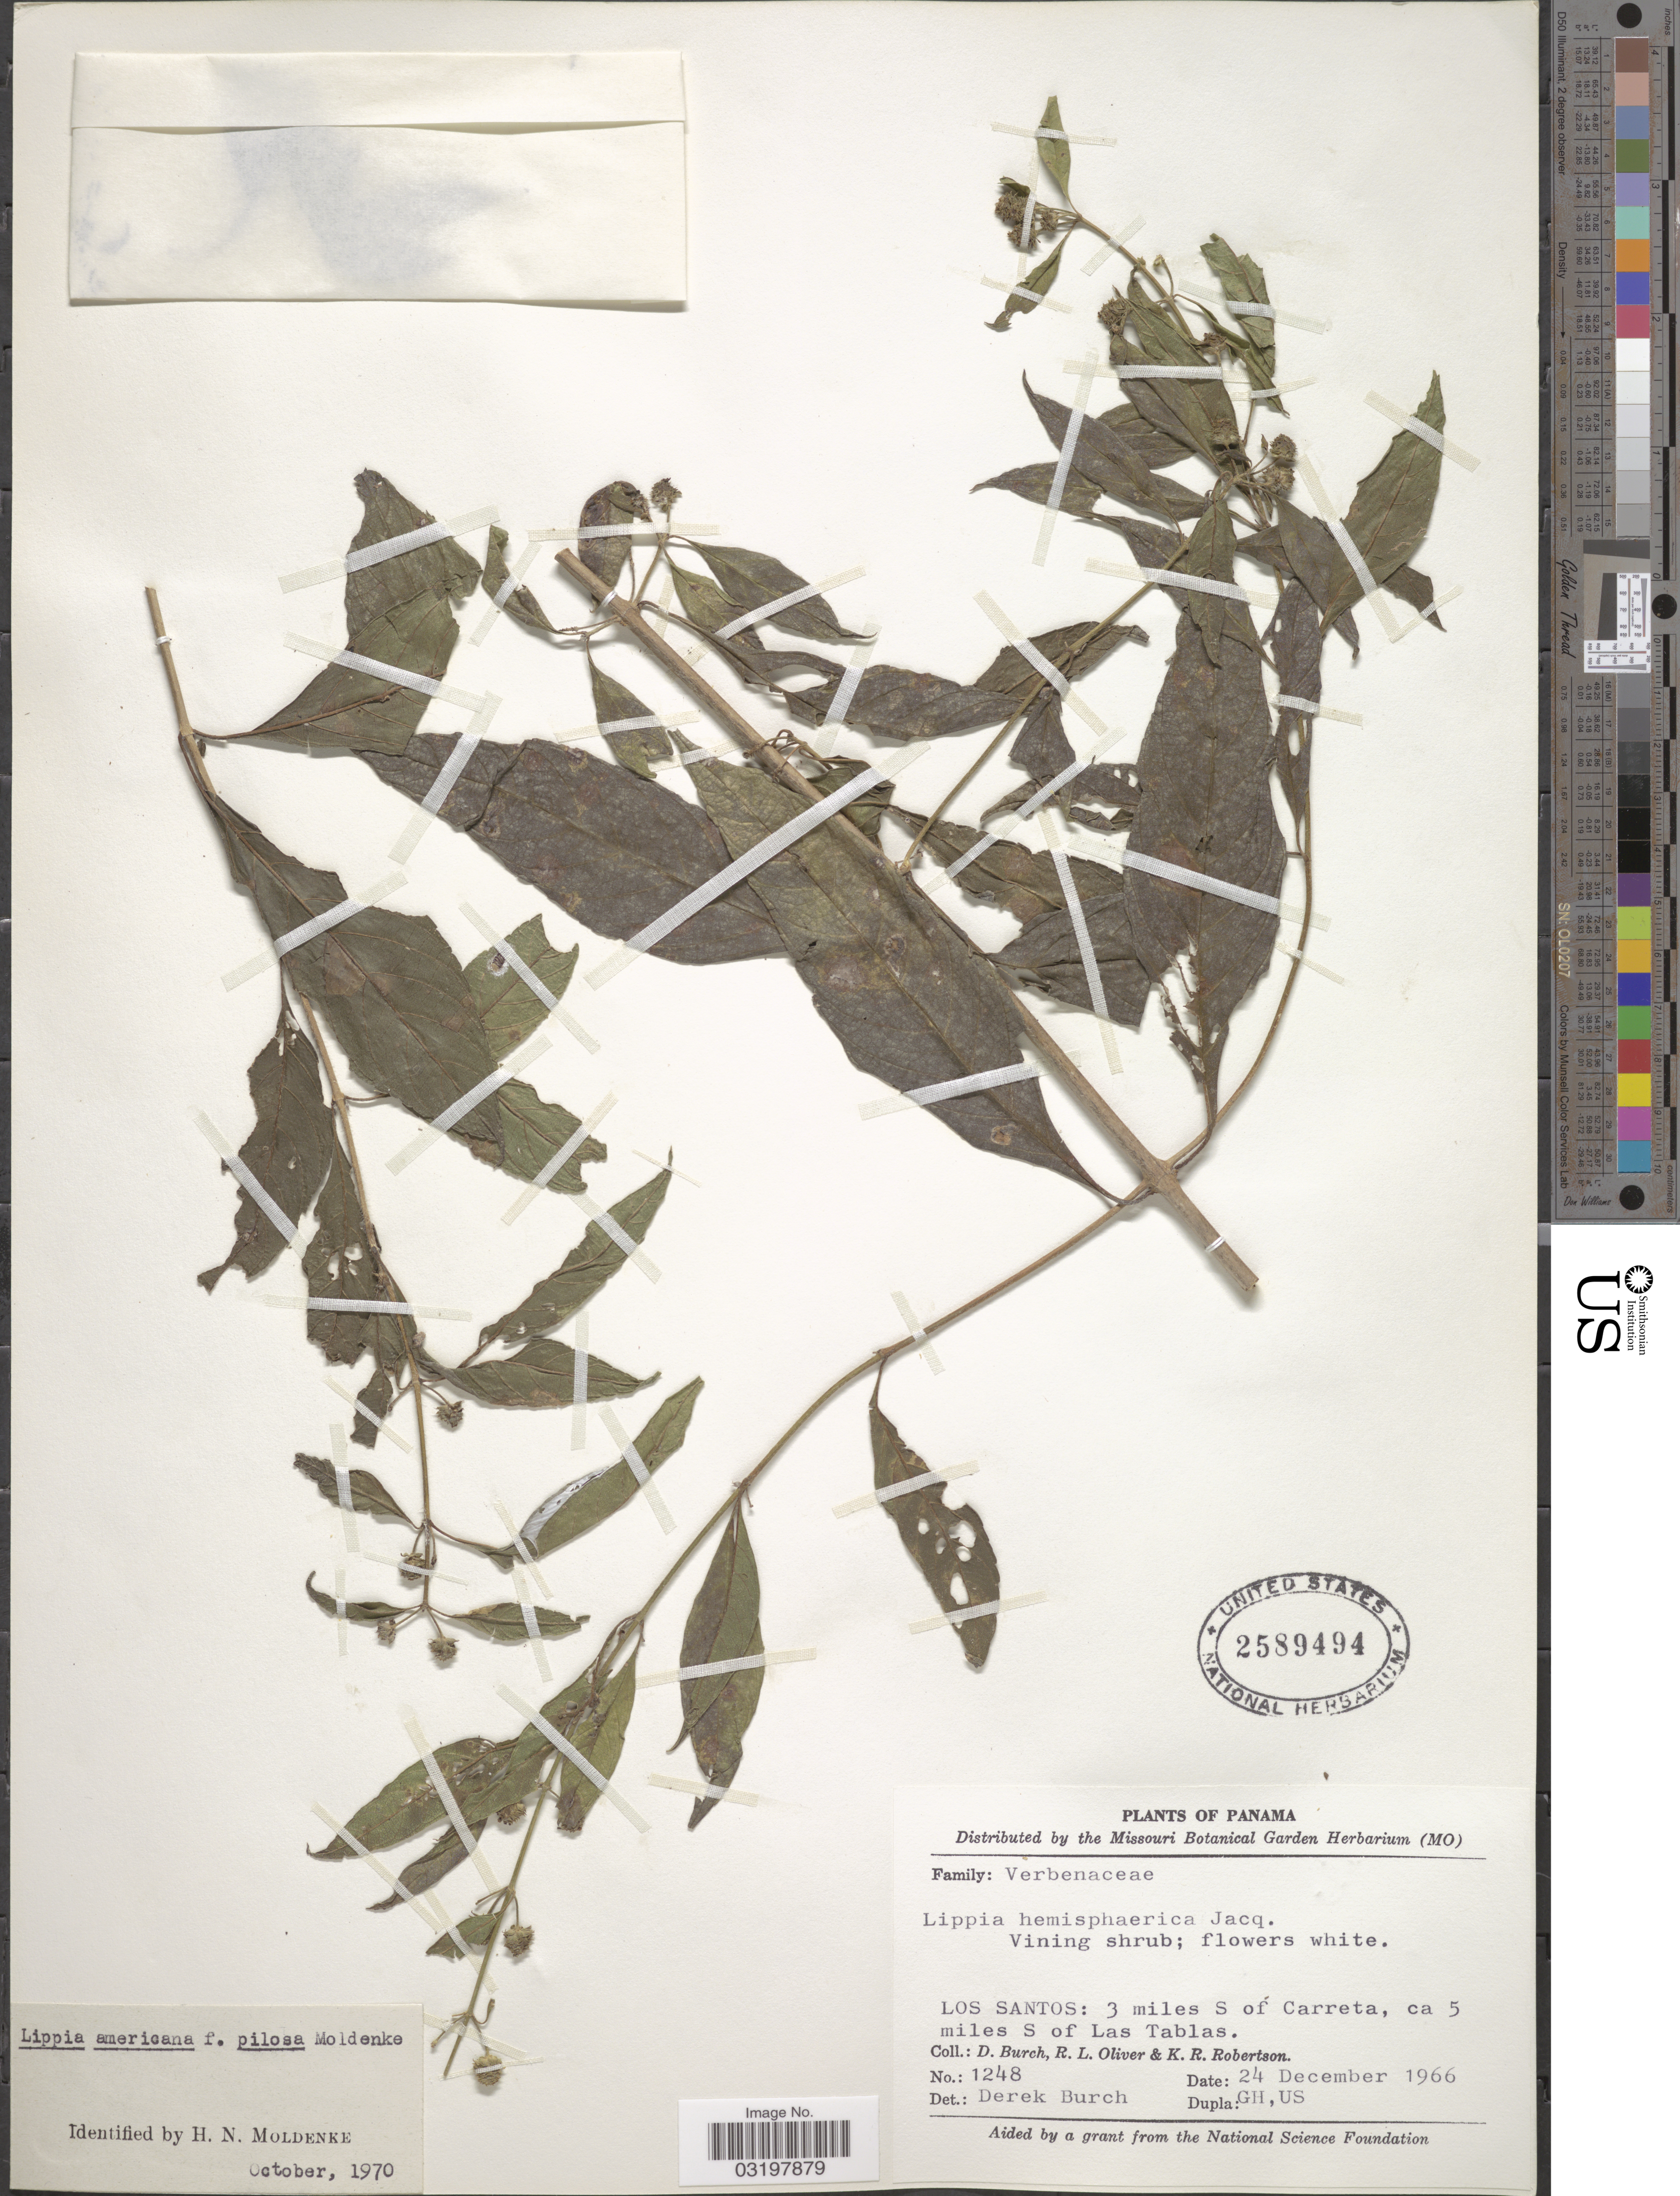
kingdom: Plantae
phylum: Tracheophyta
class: Magnoliopsida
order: Lamiales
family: Verbenaceae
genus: Lippia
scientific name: Lippia americana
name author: L.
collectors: D. Burch, R. Oliver & K. Robertson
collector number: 1248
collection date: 1966-12-24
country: Panama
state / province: Los Santos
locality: Los Santos: 3 miles S of Carreta, ca 5 miles S of Las Tablas.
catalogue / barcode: US 2589494